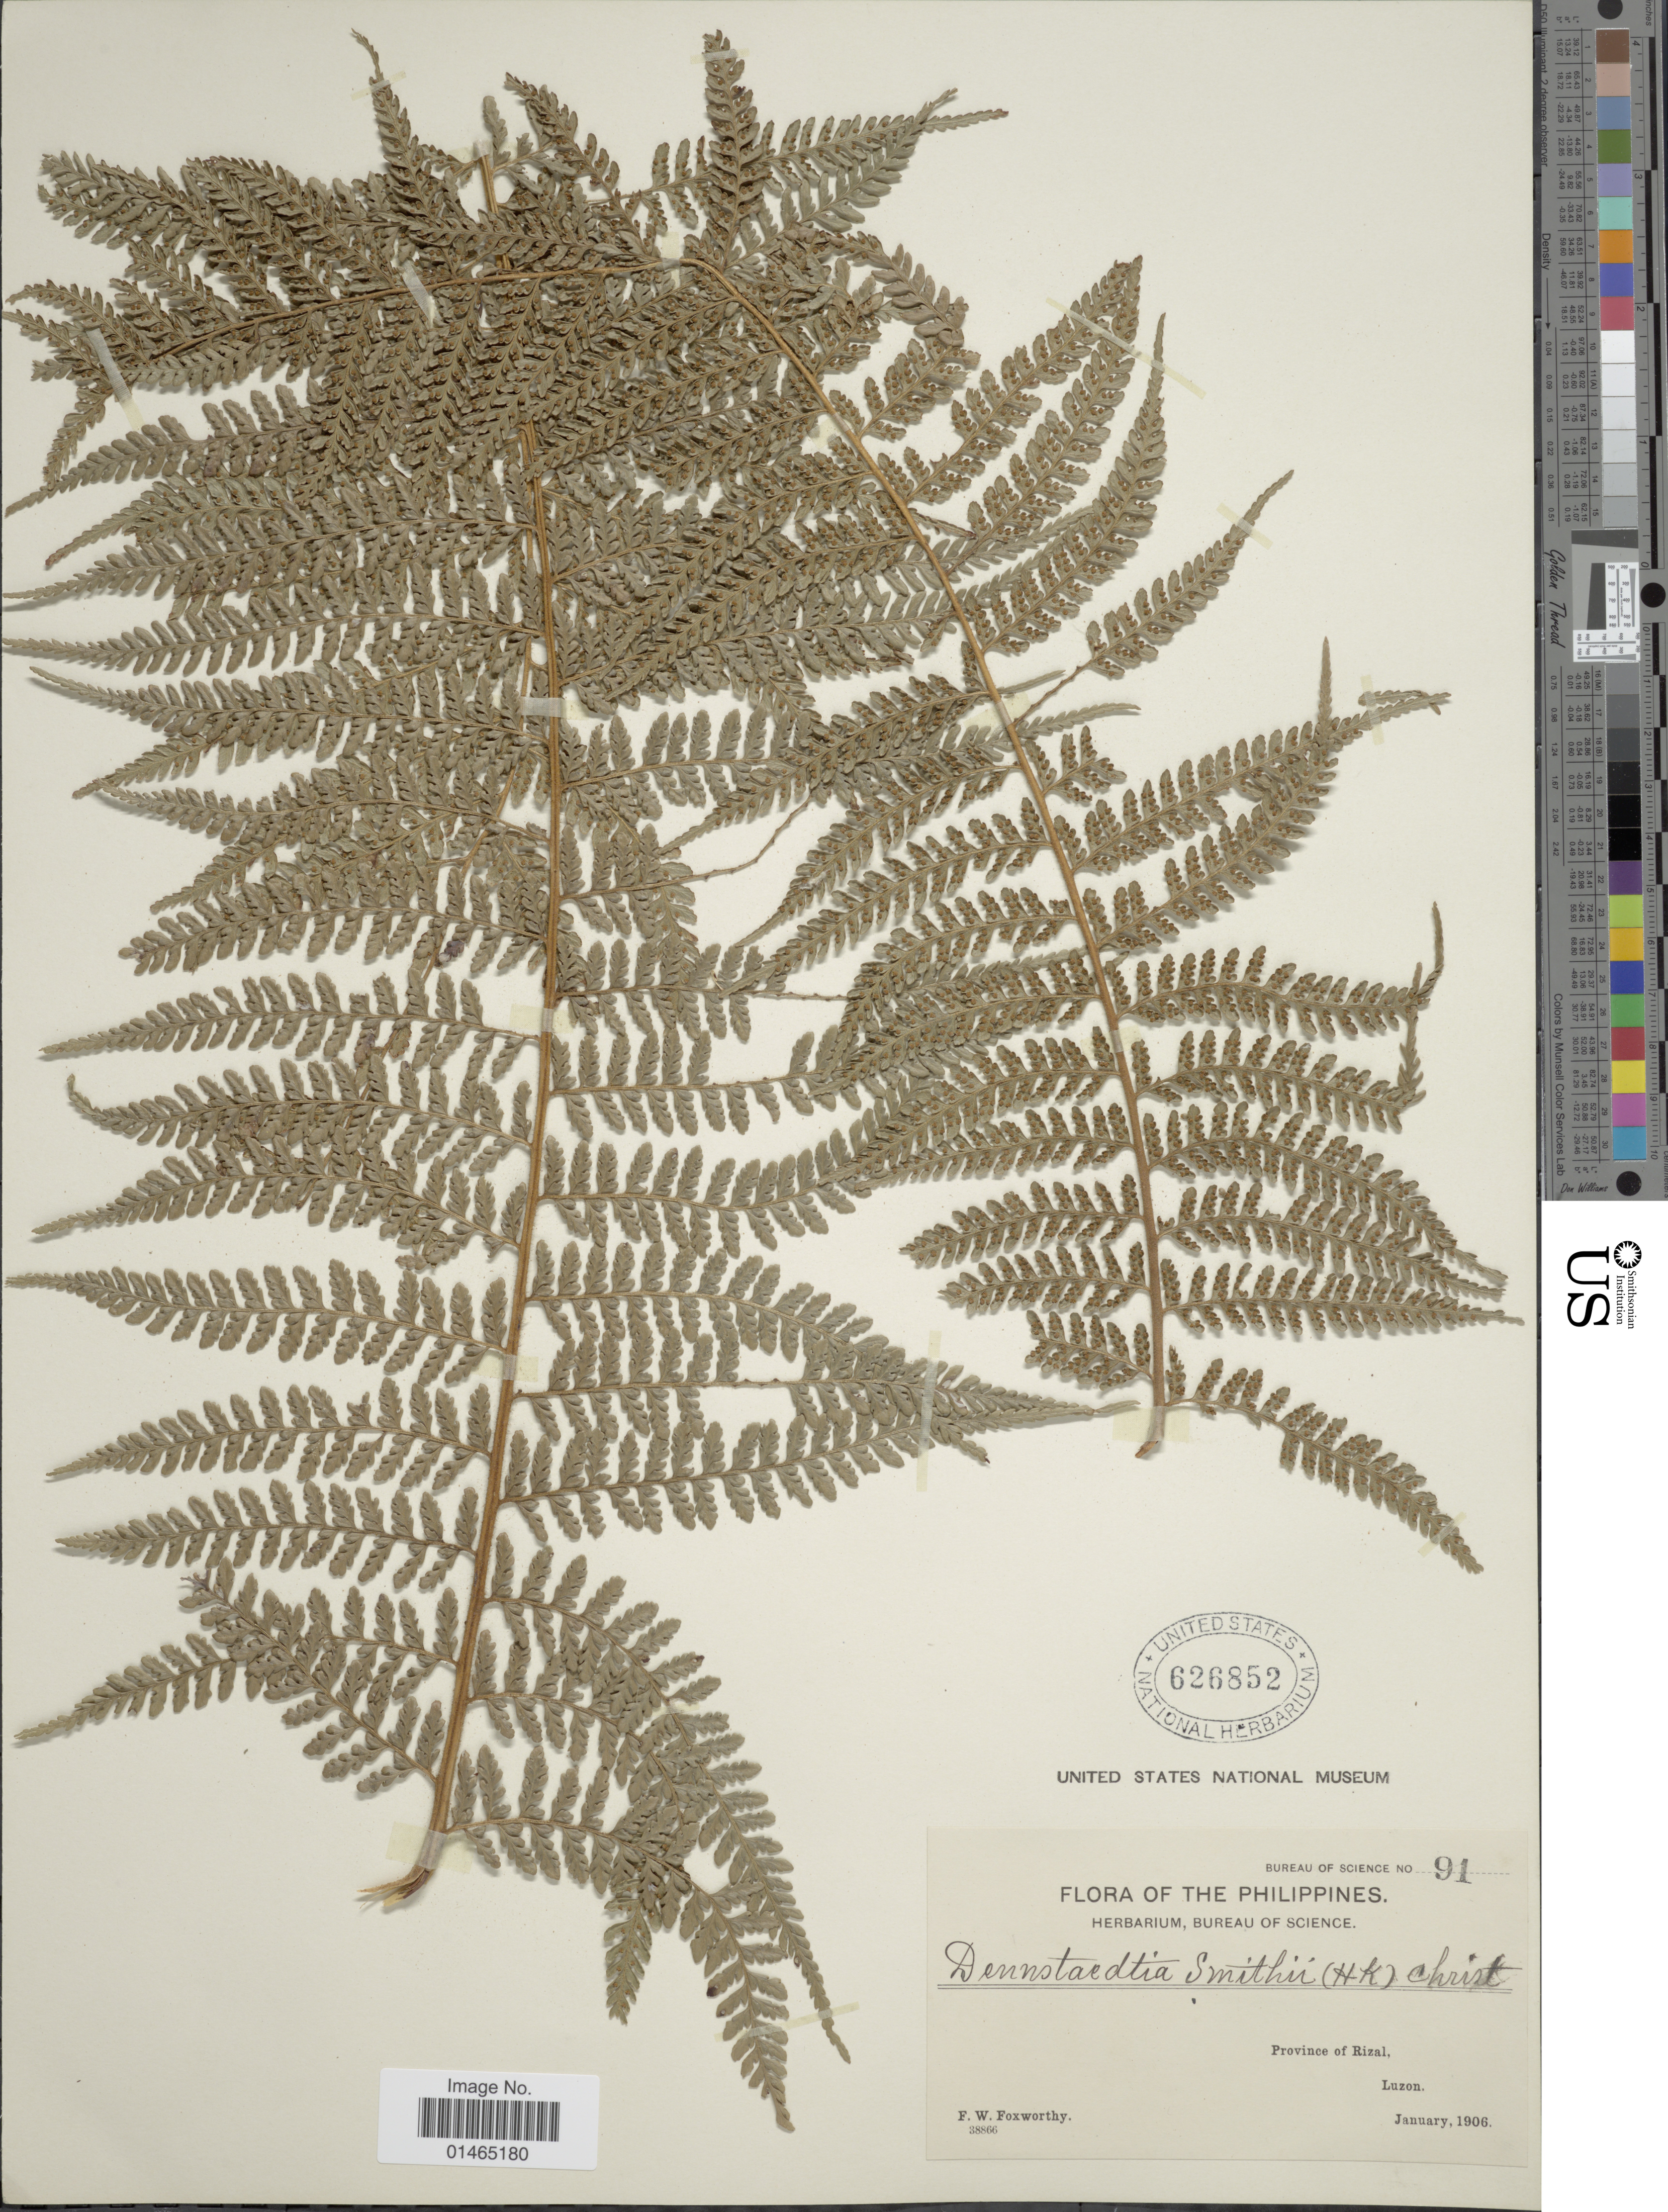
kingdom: Plantae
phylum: Tracheophyta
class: Polypodiopsida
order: Polypodiales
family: Dennstaedtiaceae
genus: Dennstaedtia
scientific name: Dennstaedtia smithii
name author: (Hook.) T. Moore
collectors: F. W. Foxworthy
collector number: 91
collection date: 1906-01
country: Philippines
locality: Province of Rizal, Luzon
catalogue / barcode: US 626852